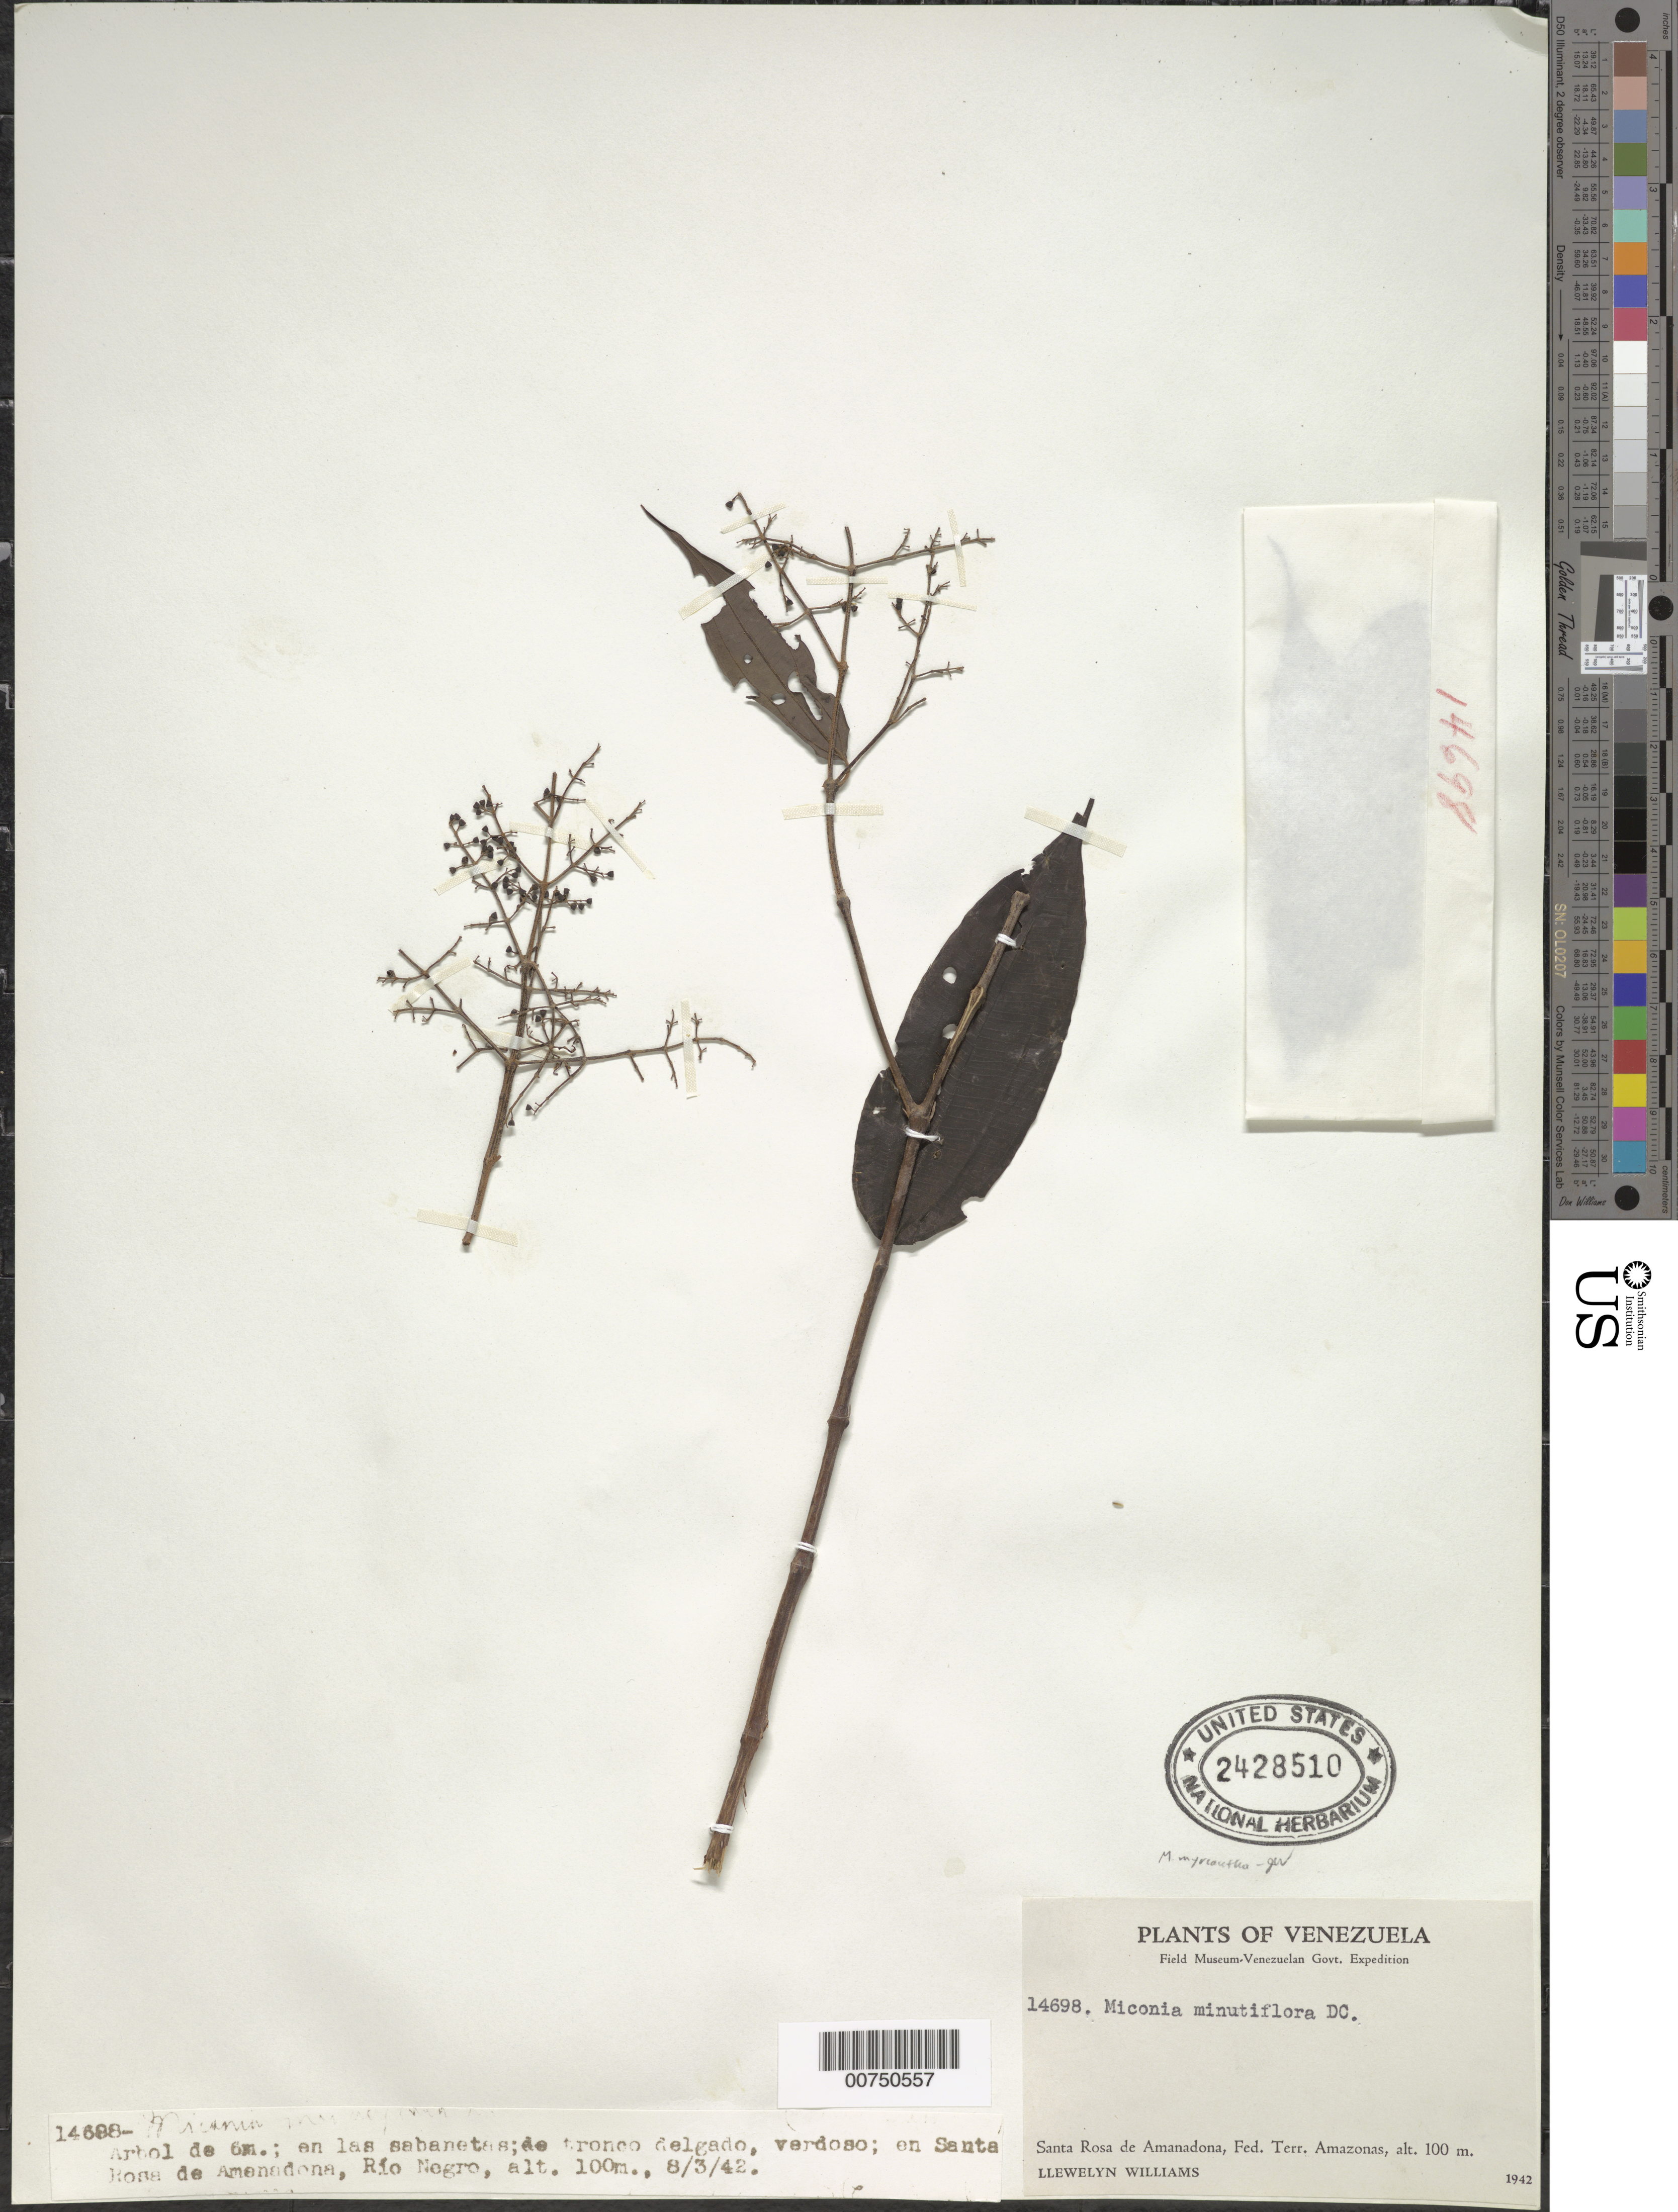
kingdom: Plantae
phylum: Tracheophyta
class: Magnoliopsida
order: Myrtales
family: Melastomataceae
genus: Miconia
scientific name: Miconia myriantha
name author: Benth.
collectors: Ll. Williams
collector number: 14698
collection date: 1942-03-08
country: Venezuela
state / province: Amazonas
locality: Santa Rosa de Amanadona, Fed. Terr. Amazonas. Río Negro.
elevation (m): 100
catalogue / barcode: US 2428510